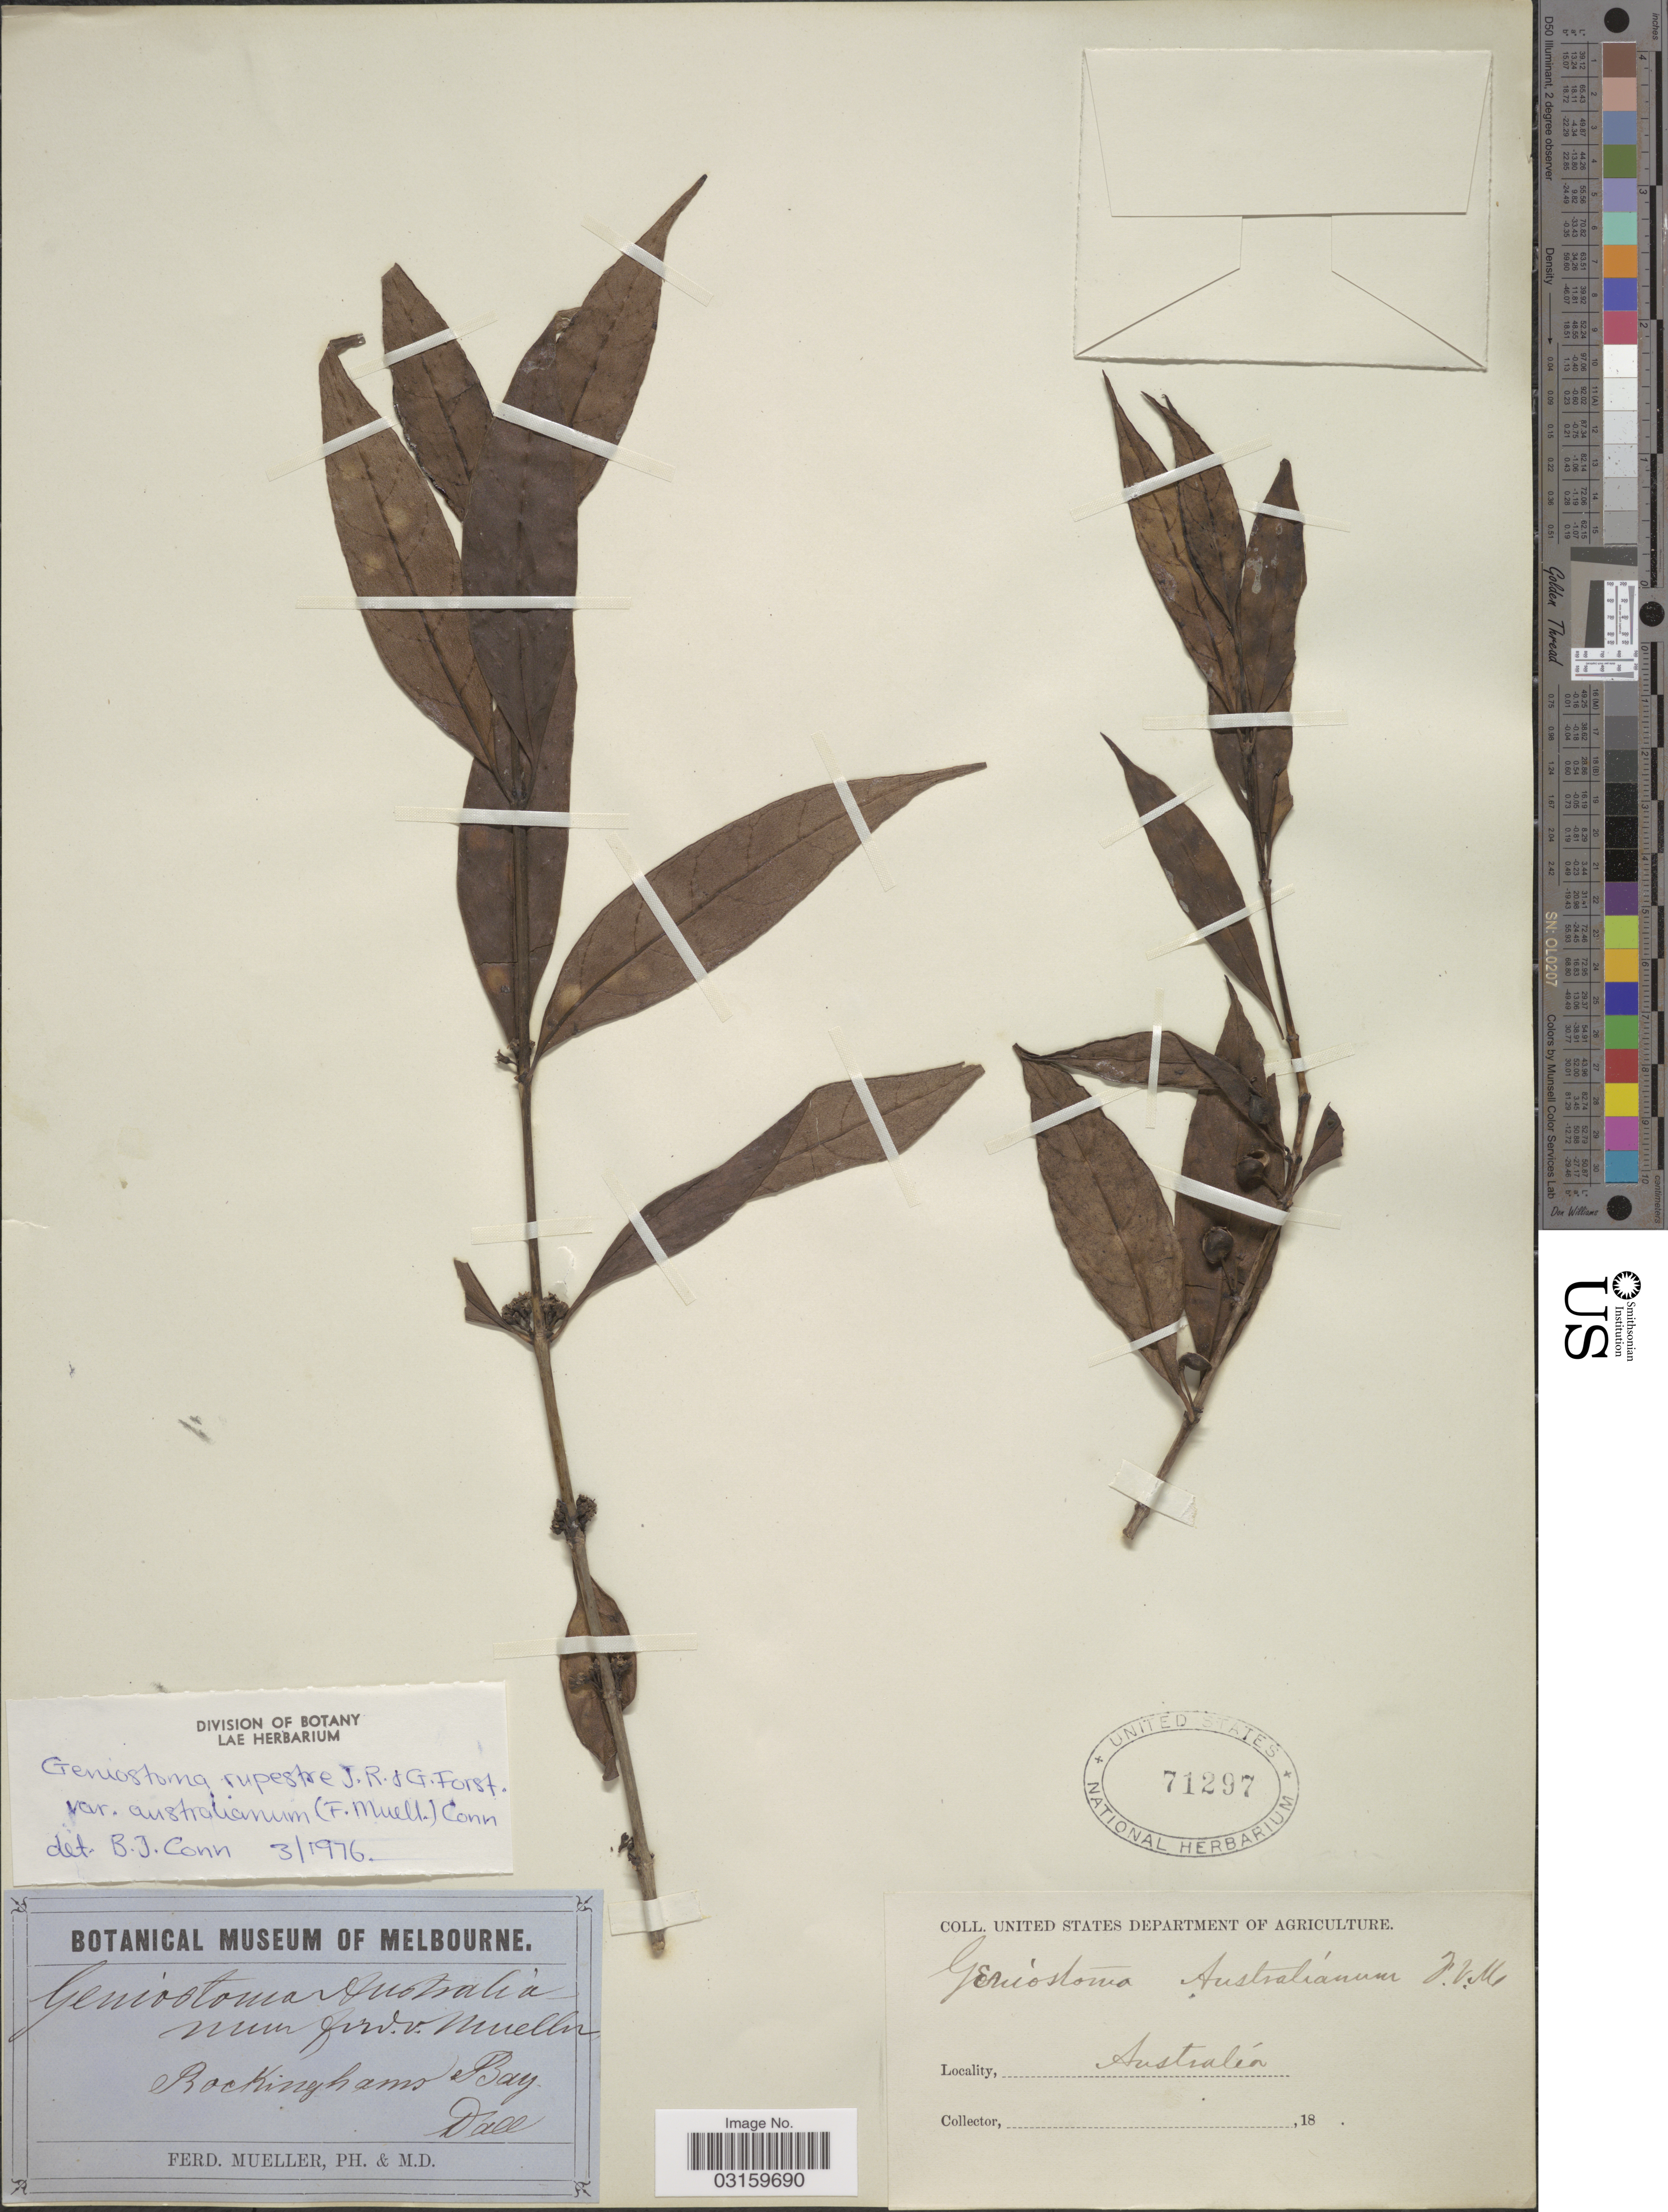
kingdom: Plantae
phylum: Tracheophyta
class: Magnoliopsida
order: Gentianales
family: Loganiaceae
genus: Geniostoma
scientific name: Geniostoma rupestre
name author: J.R. Forst. & G. Forst.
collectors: -. Dall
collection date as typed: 18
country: Australia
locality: Rockingham Bay.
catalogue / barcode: US 71297